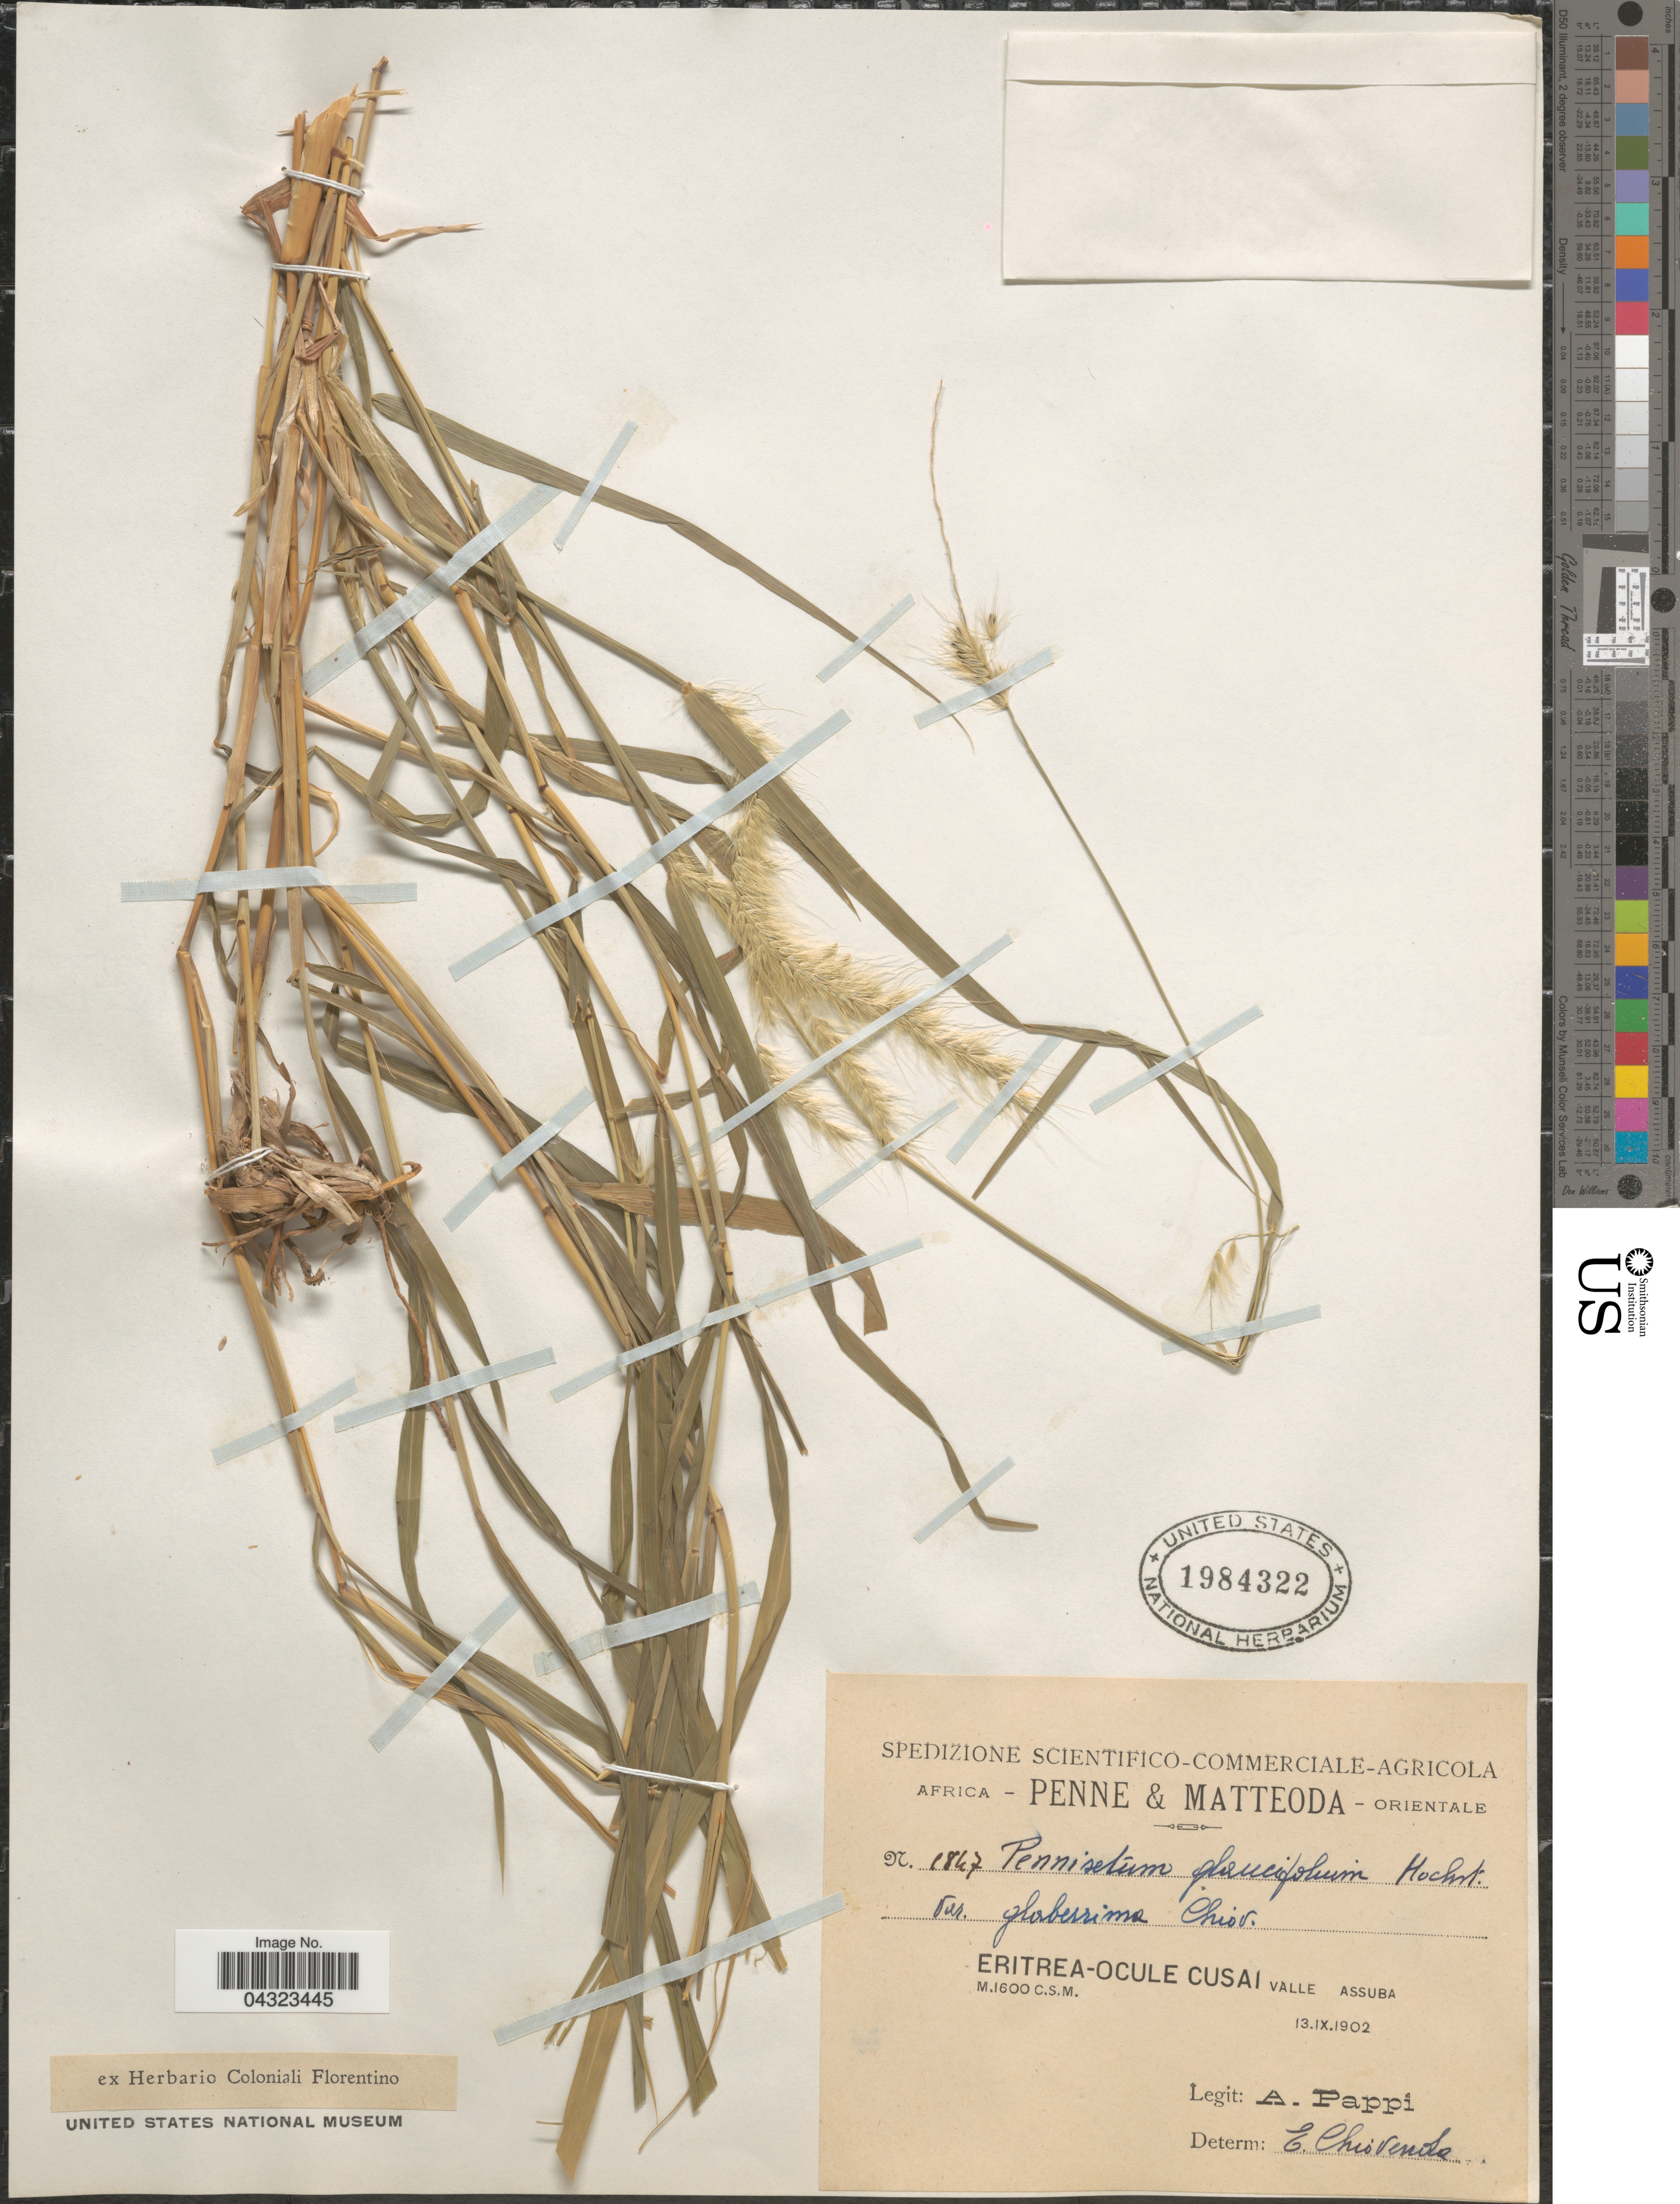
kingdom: Plantae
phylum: Tracheophyta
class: Liliopsida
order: Poales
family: Poaceae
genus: Cenchrus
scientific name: Cenchrus glaucocladus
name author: (Stapf & C. E. Hubb.) Morrone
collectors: A. Pappi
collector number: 1847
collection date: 1902-09-13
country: Eritrea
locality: Ocule Cusai valle Assuba.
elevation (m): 1600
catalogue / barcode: US 1984322